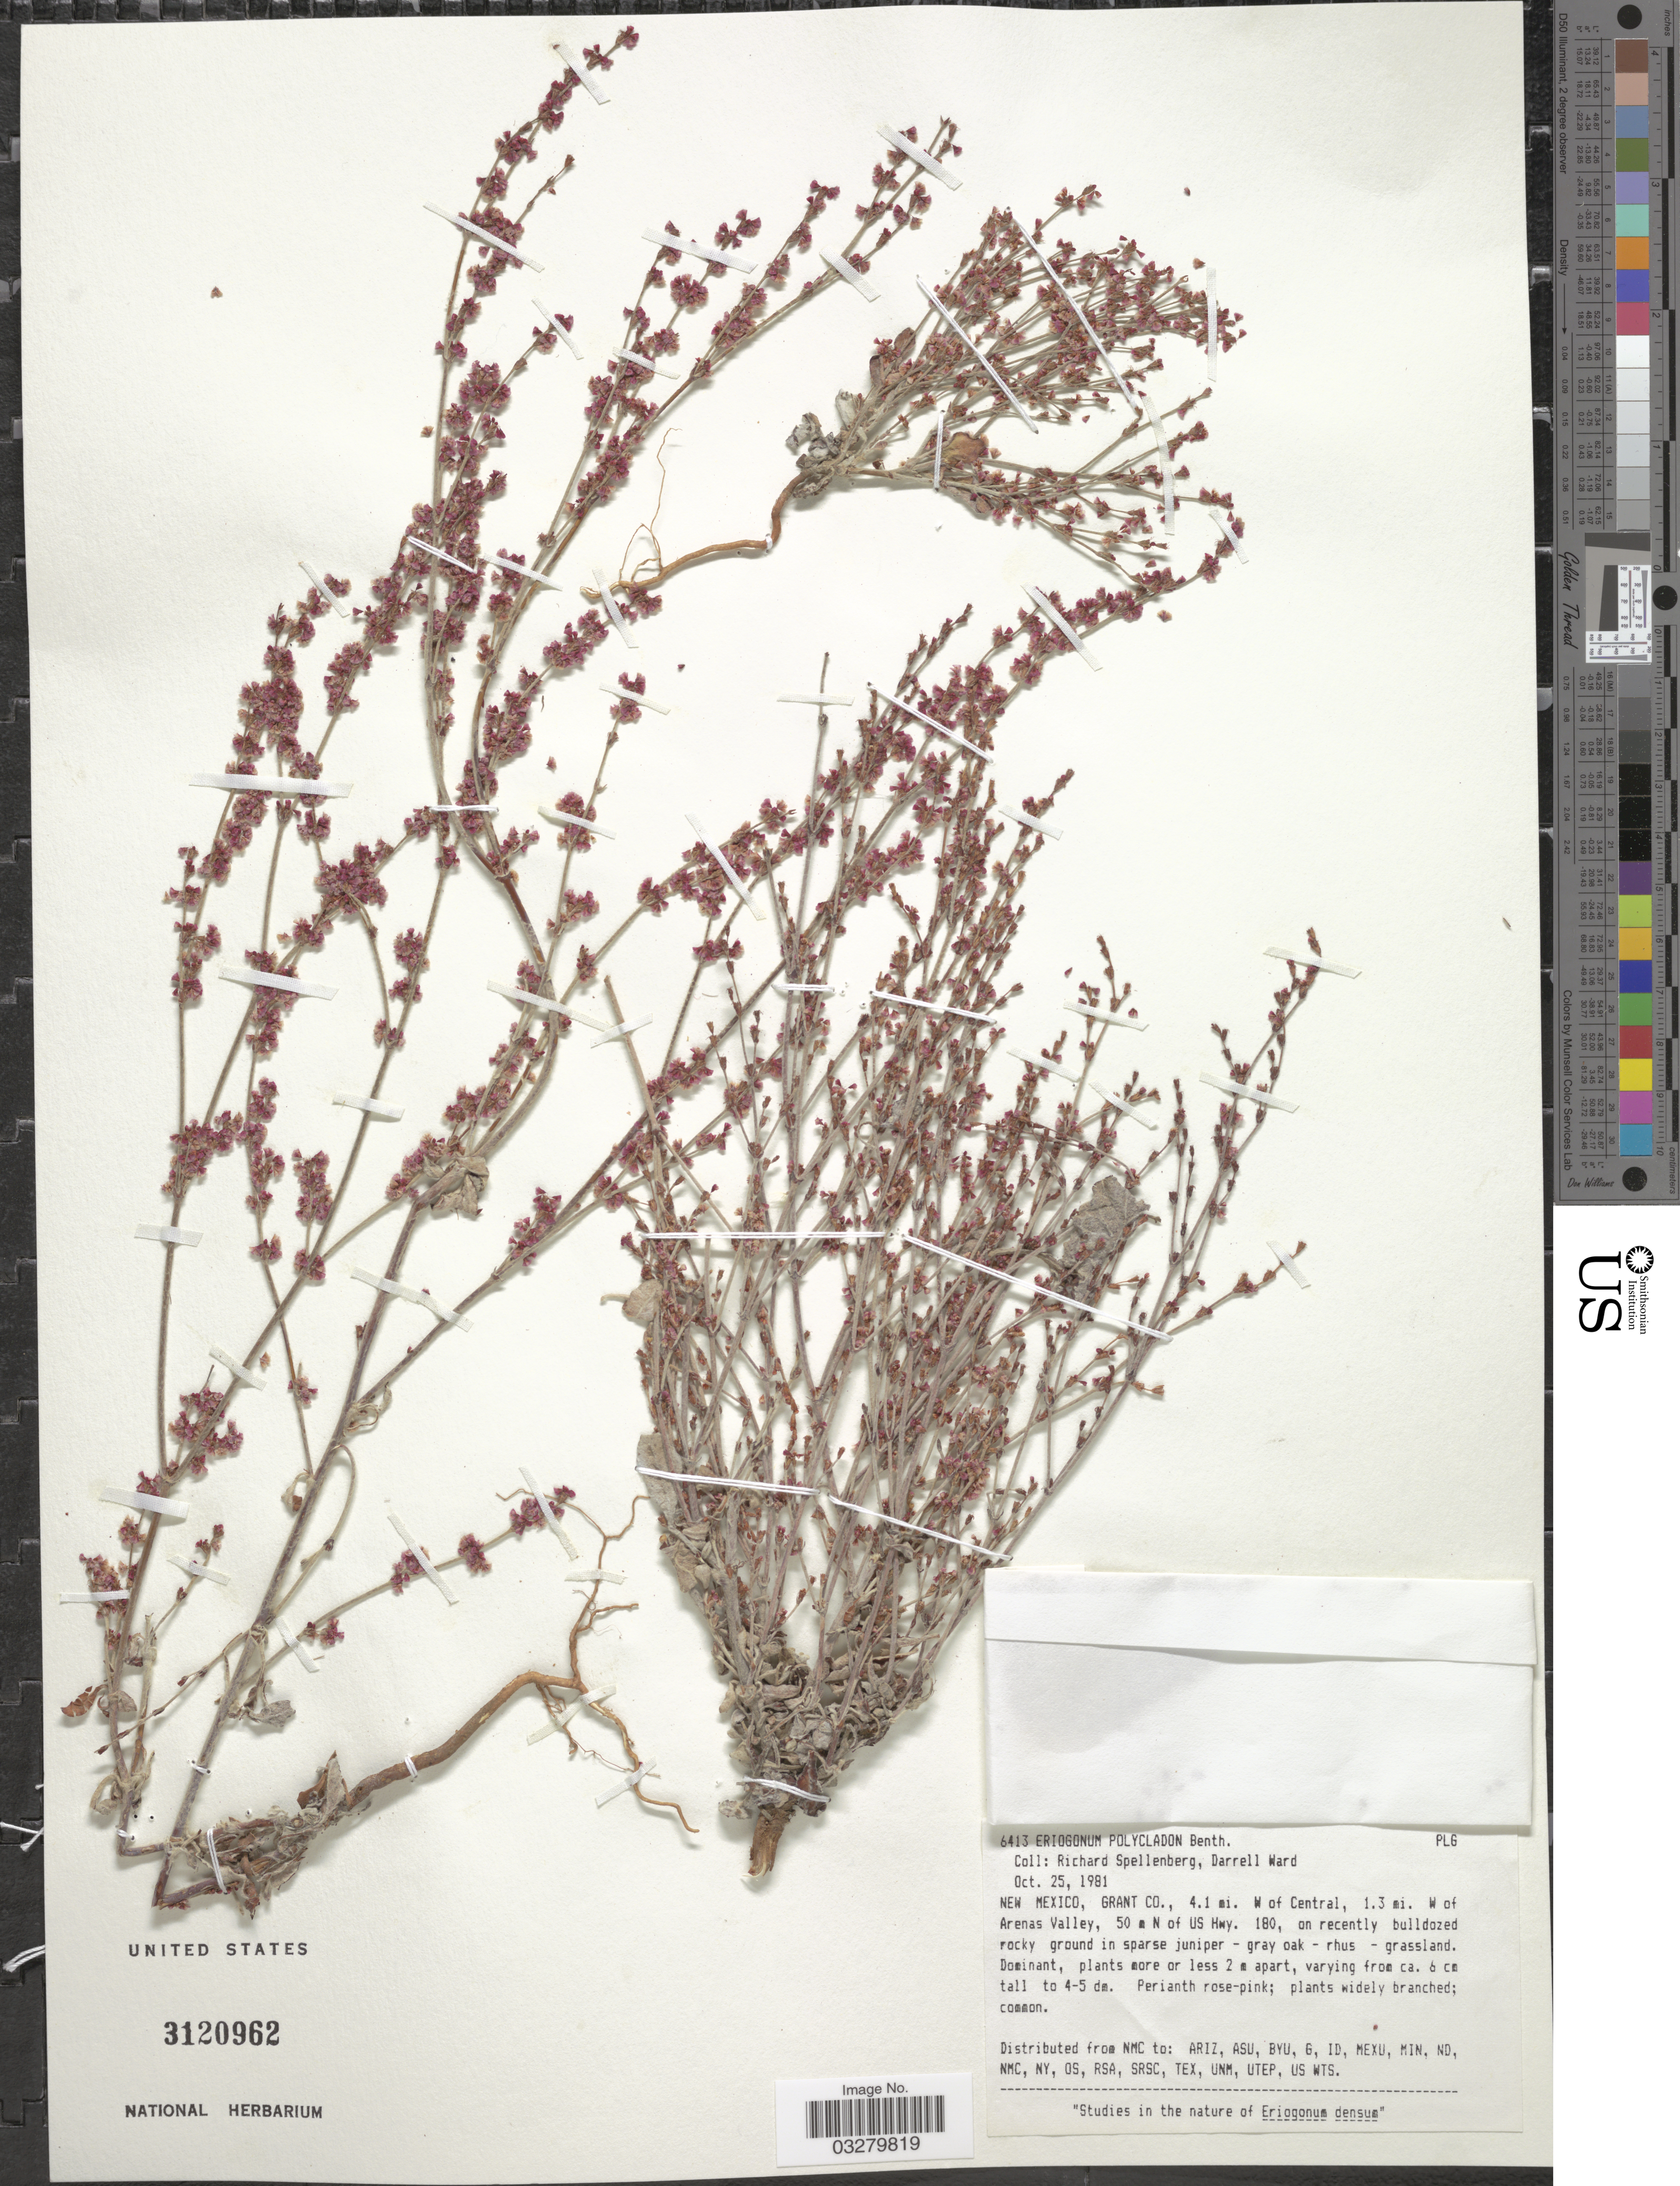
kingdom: Plantae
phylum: Tracheophyta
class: Magnoliopsida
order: Caryophyllales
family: Polygonaceae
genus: Eriogonum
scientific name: Eriogonum polycladon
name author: Benth.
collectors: R. Spellenberg & D. Ward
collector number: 6413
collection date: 1981-10-25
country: United States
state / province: New Mexico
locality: Grant Co., 4.1 mi. W of Central, 1.3 mi. W of Arenas Valley, 50 m N of US Hwy 180.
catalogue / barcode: US 3120962